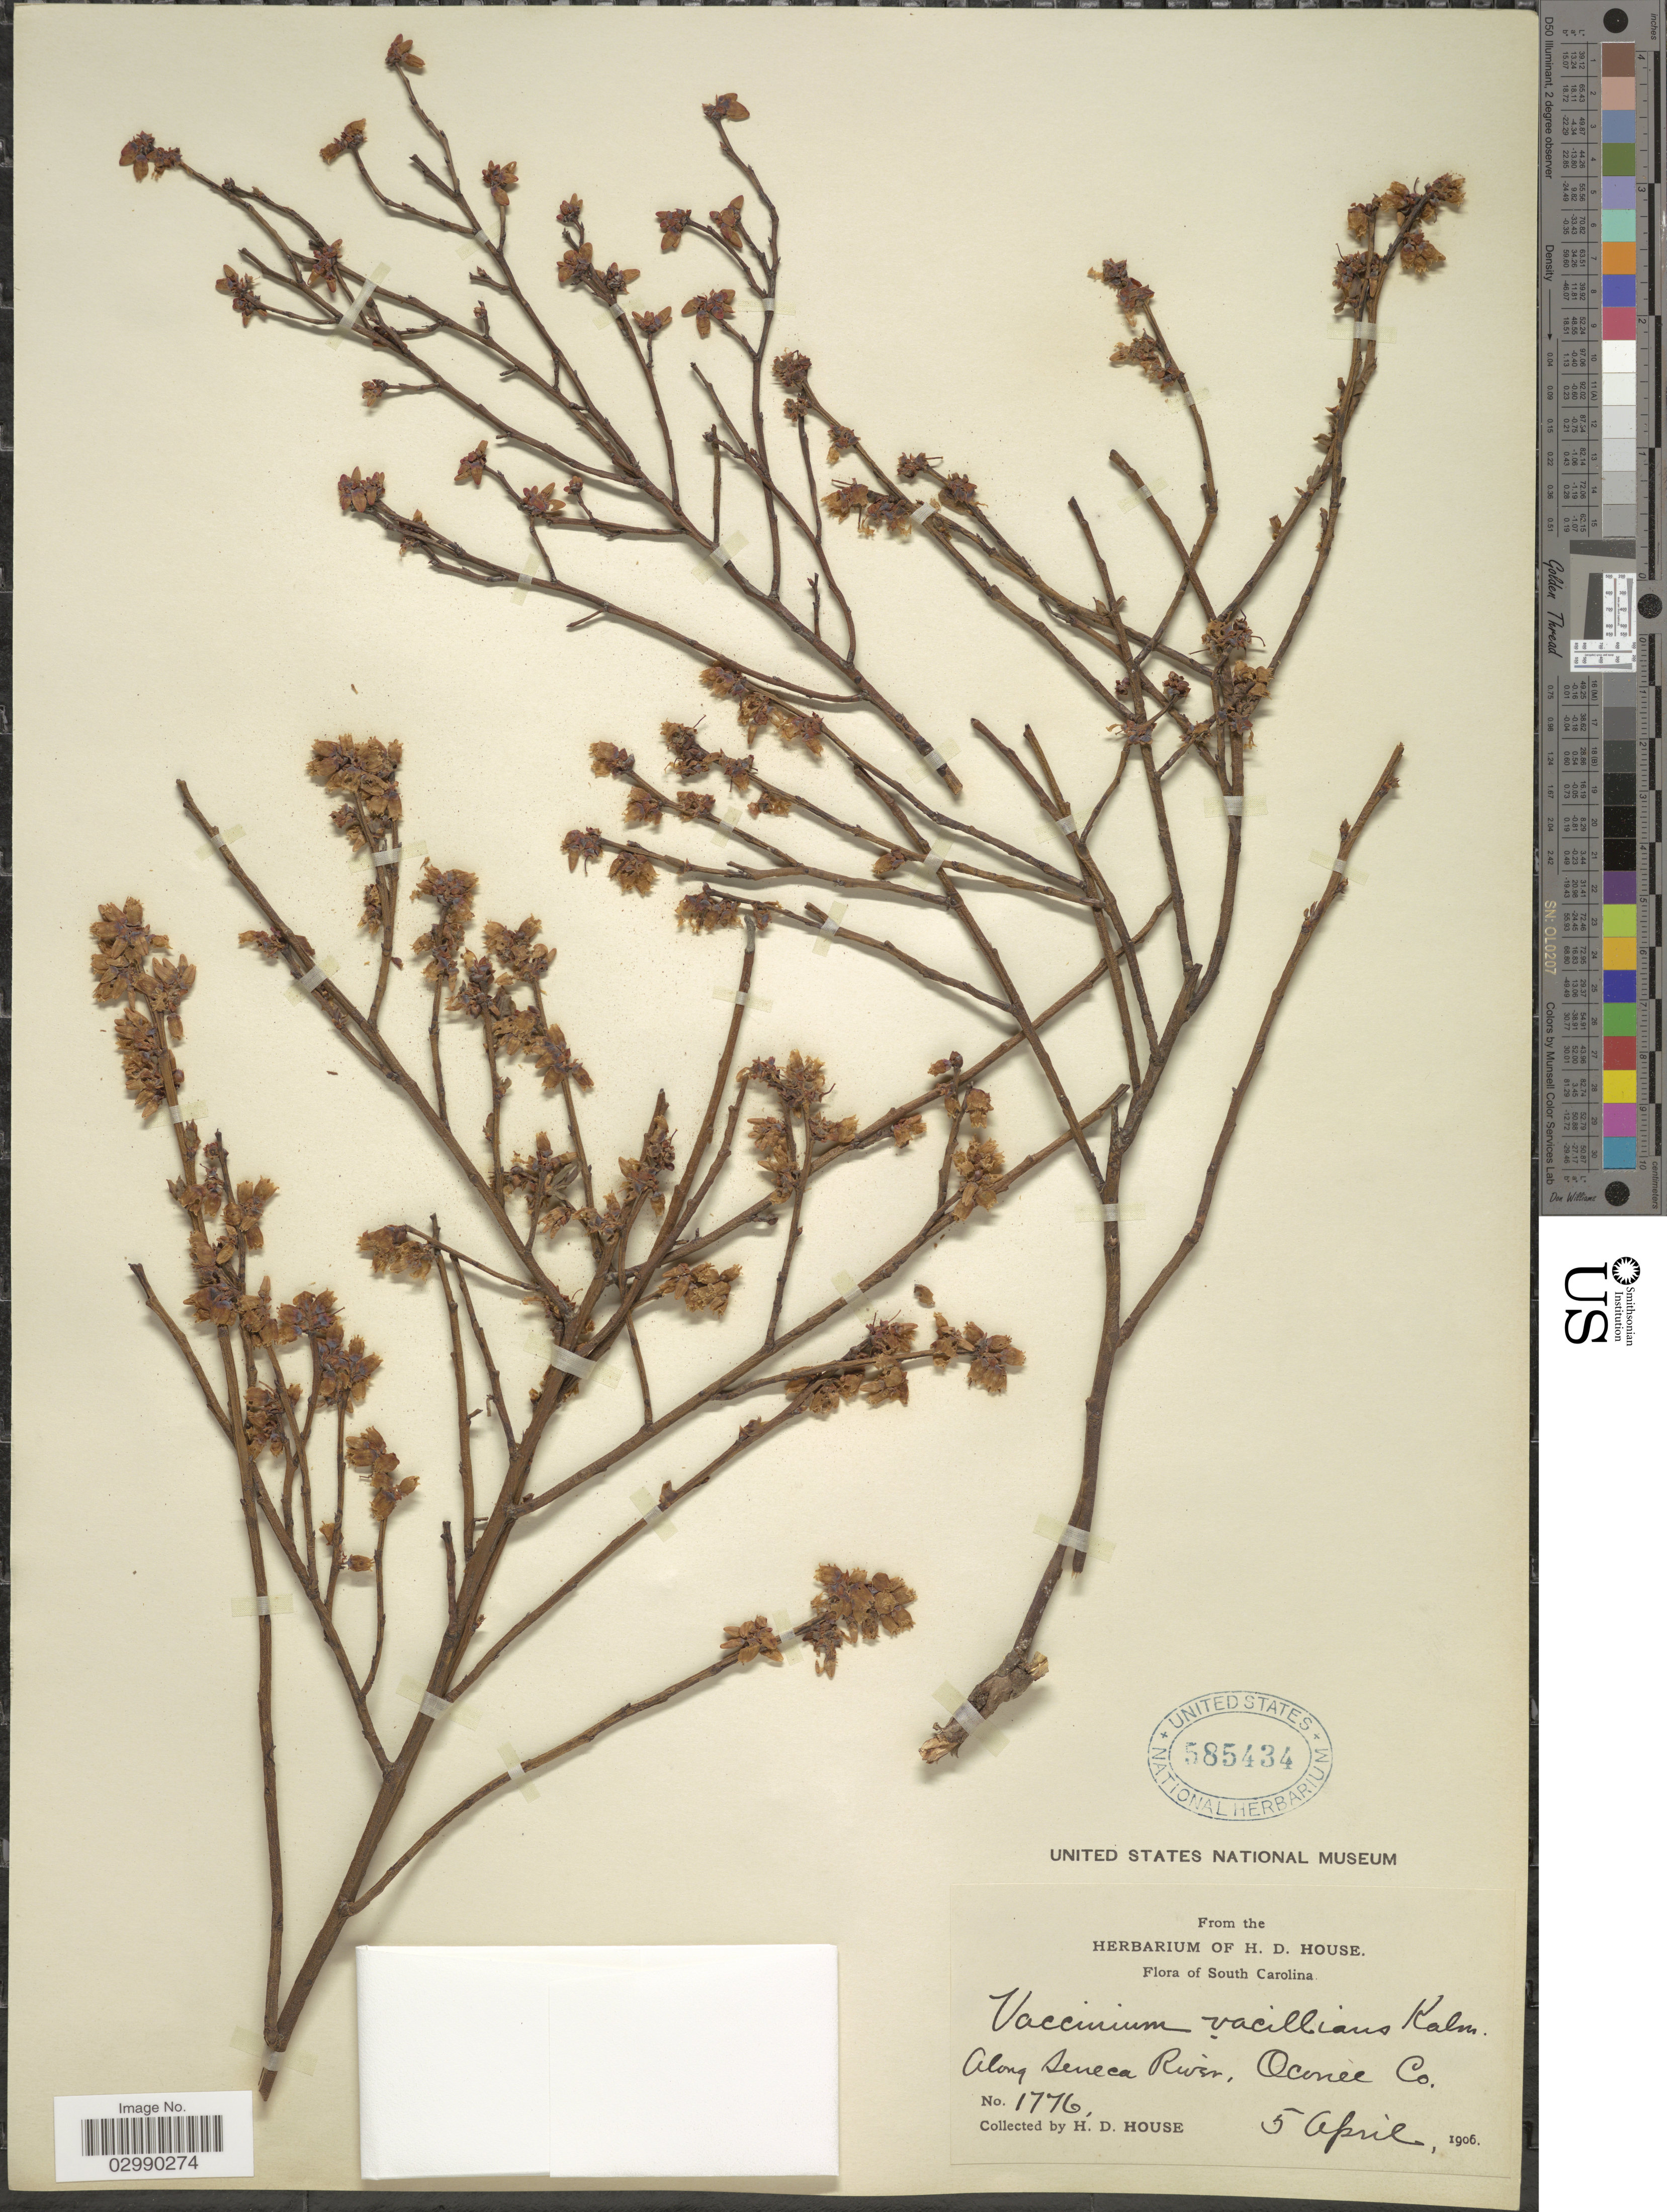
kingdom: Plantae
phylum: Tracheophyta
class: Magnoliopsida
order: Ericales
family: Ericaceae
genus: Vaccinium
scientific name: Vaccinium vacillans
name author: Kalm ex Torr.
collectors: H. D. House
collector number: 1776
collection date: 1906-04-05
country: United States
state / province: South Carolina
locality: Along Seneca River, Oconee Co.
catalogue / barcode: US 585434